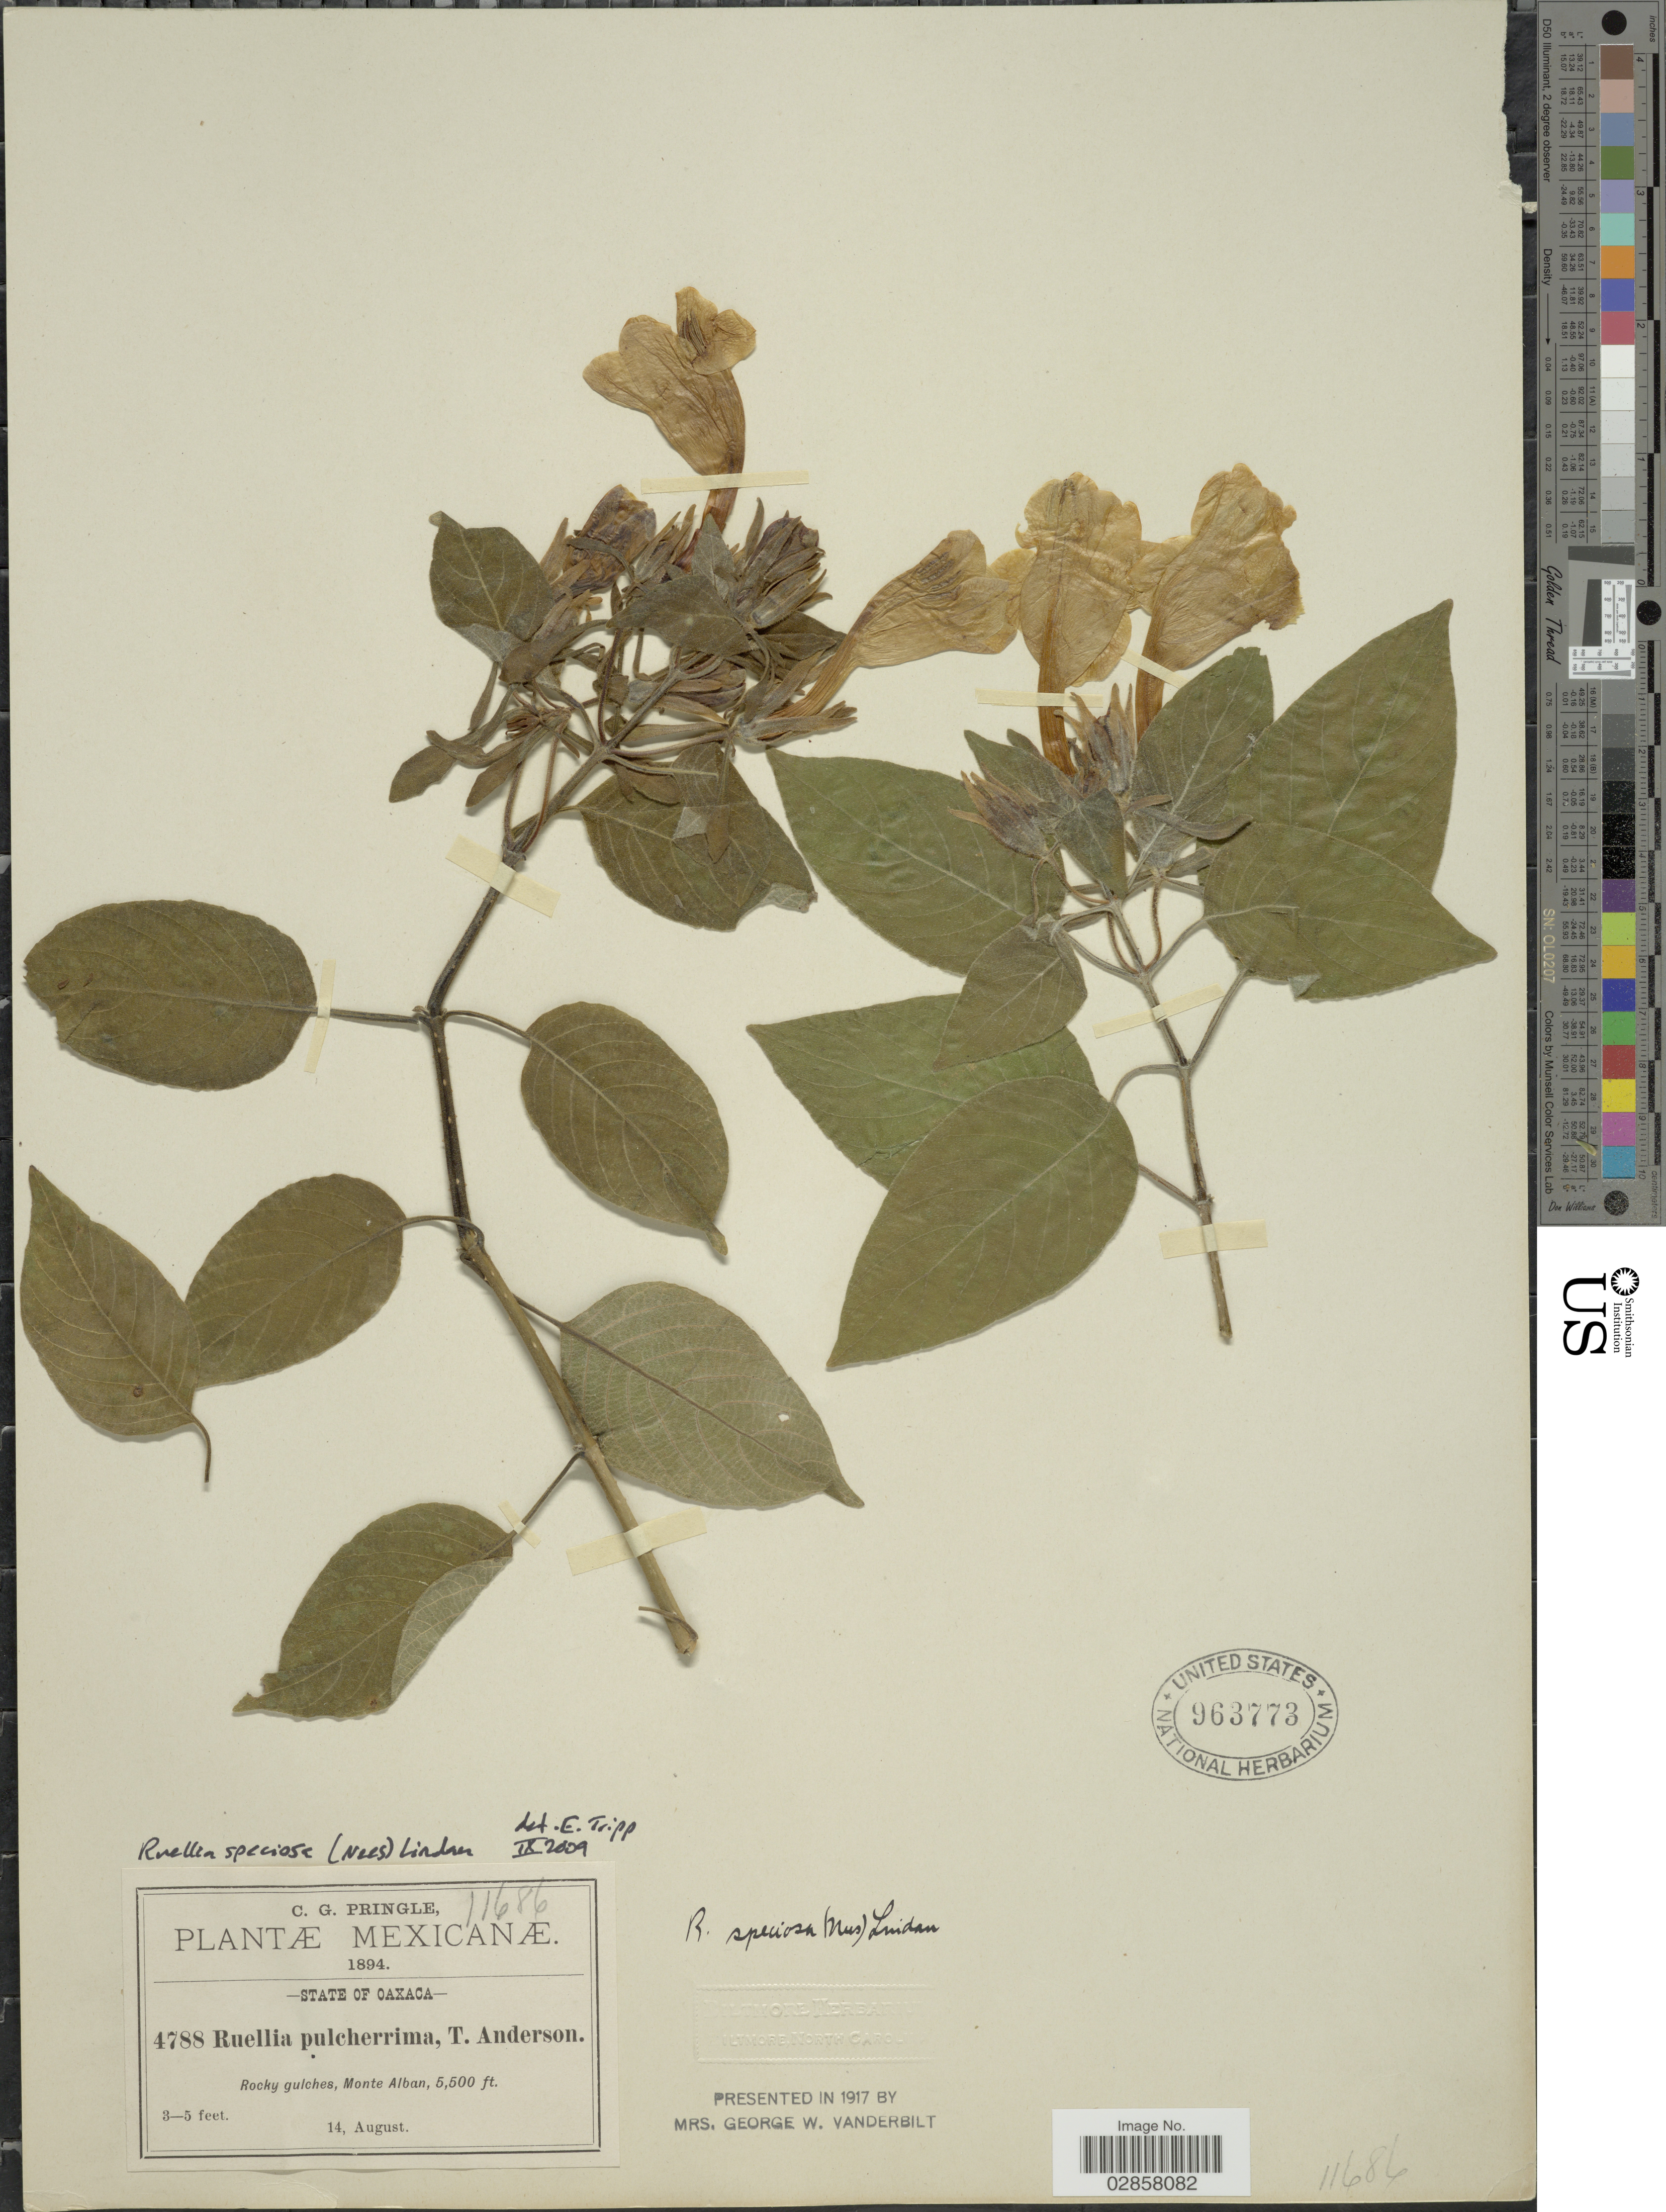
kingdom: Plantae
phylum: Tracheophyta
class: Magnoliopsida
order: Lamiales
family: Acanthaceae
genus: Ruellia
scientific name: Ruellia speciosa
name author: Mart. ex Nees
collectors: C. G. Pringle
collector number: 4788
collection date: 1894-08-14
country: Mexico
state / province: Oaxaca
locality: Monte Alban.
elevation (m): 1676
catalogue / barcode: US 963773